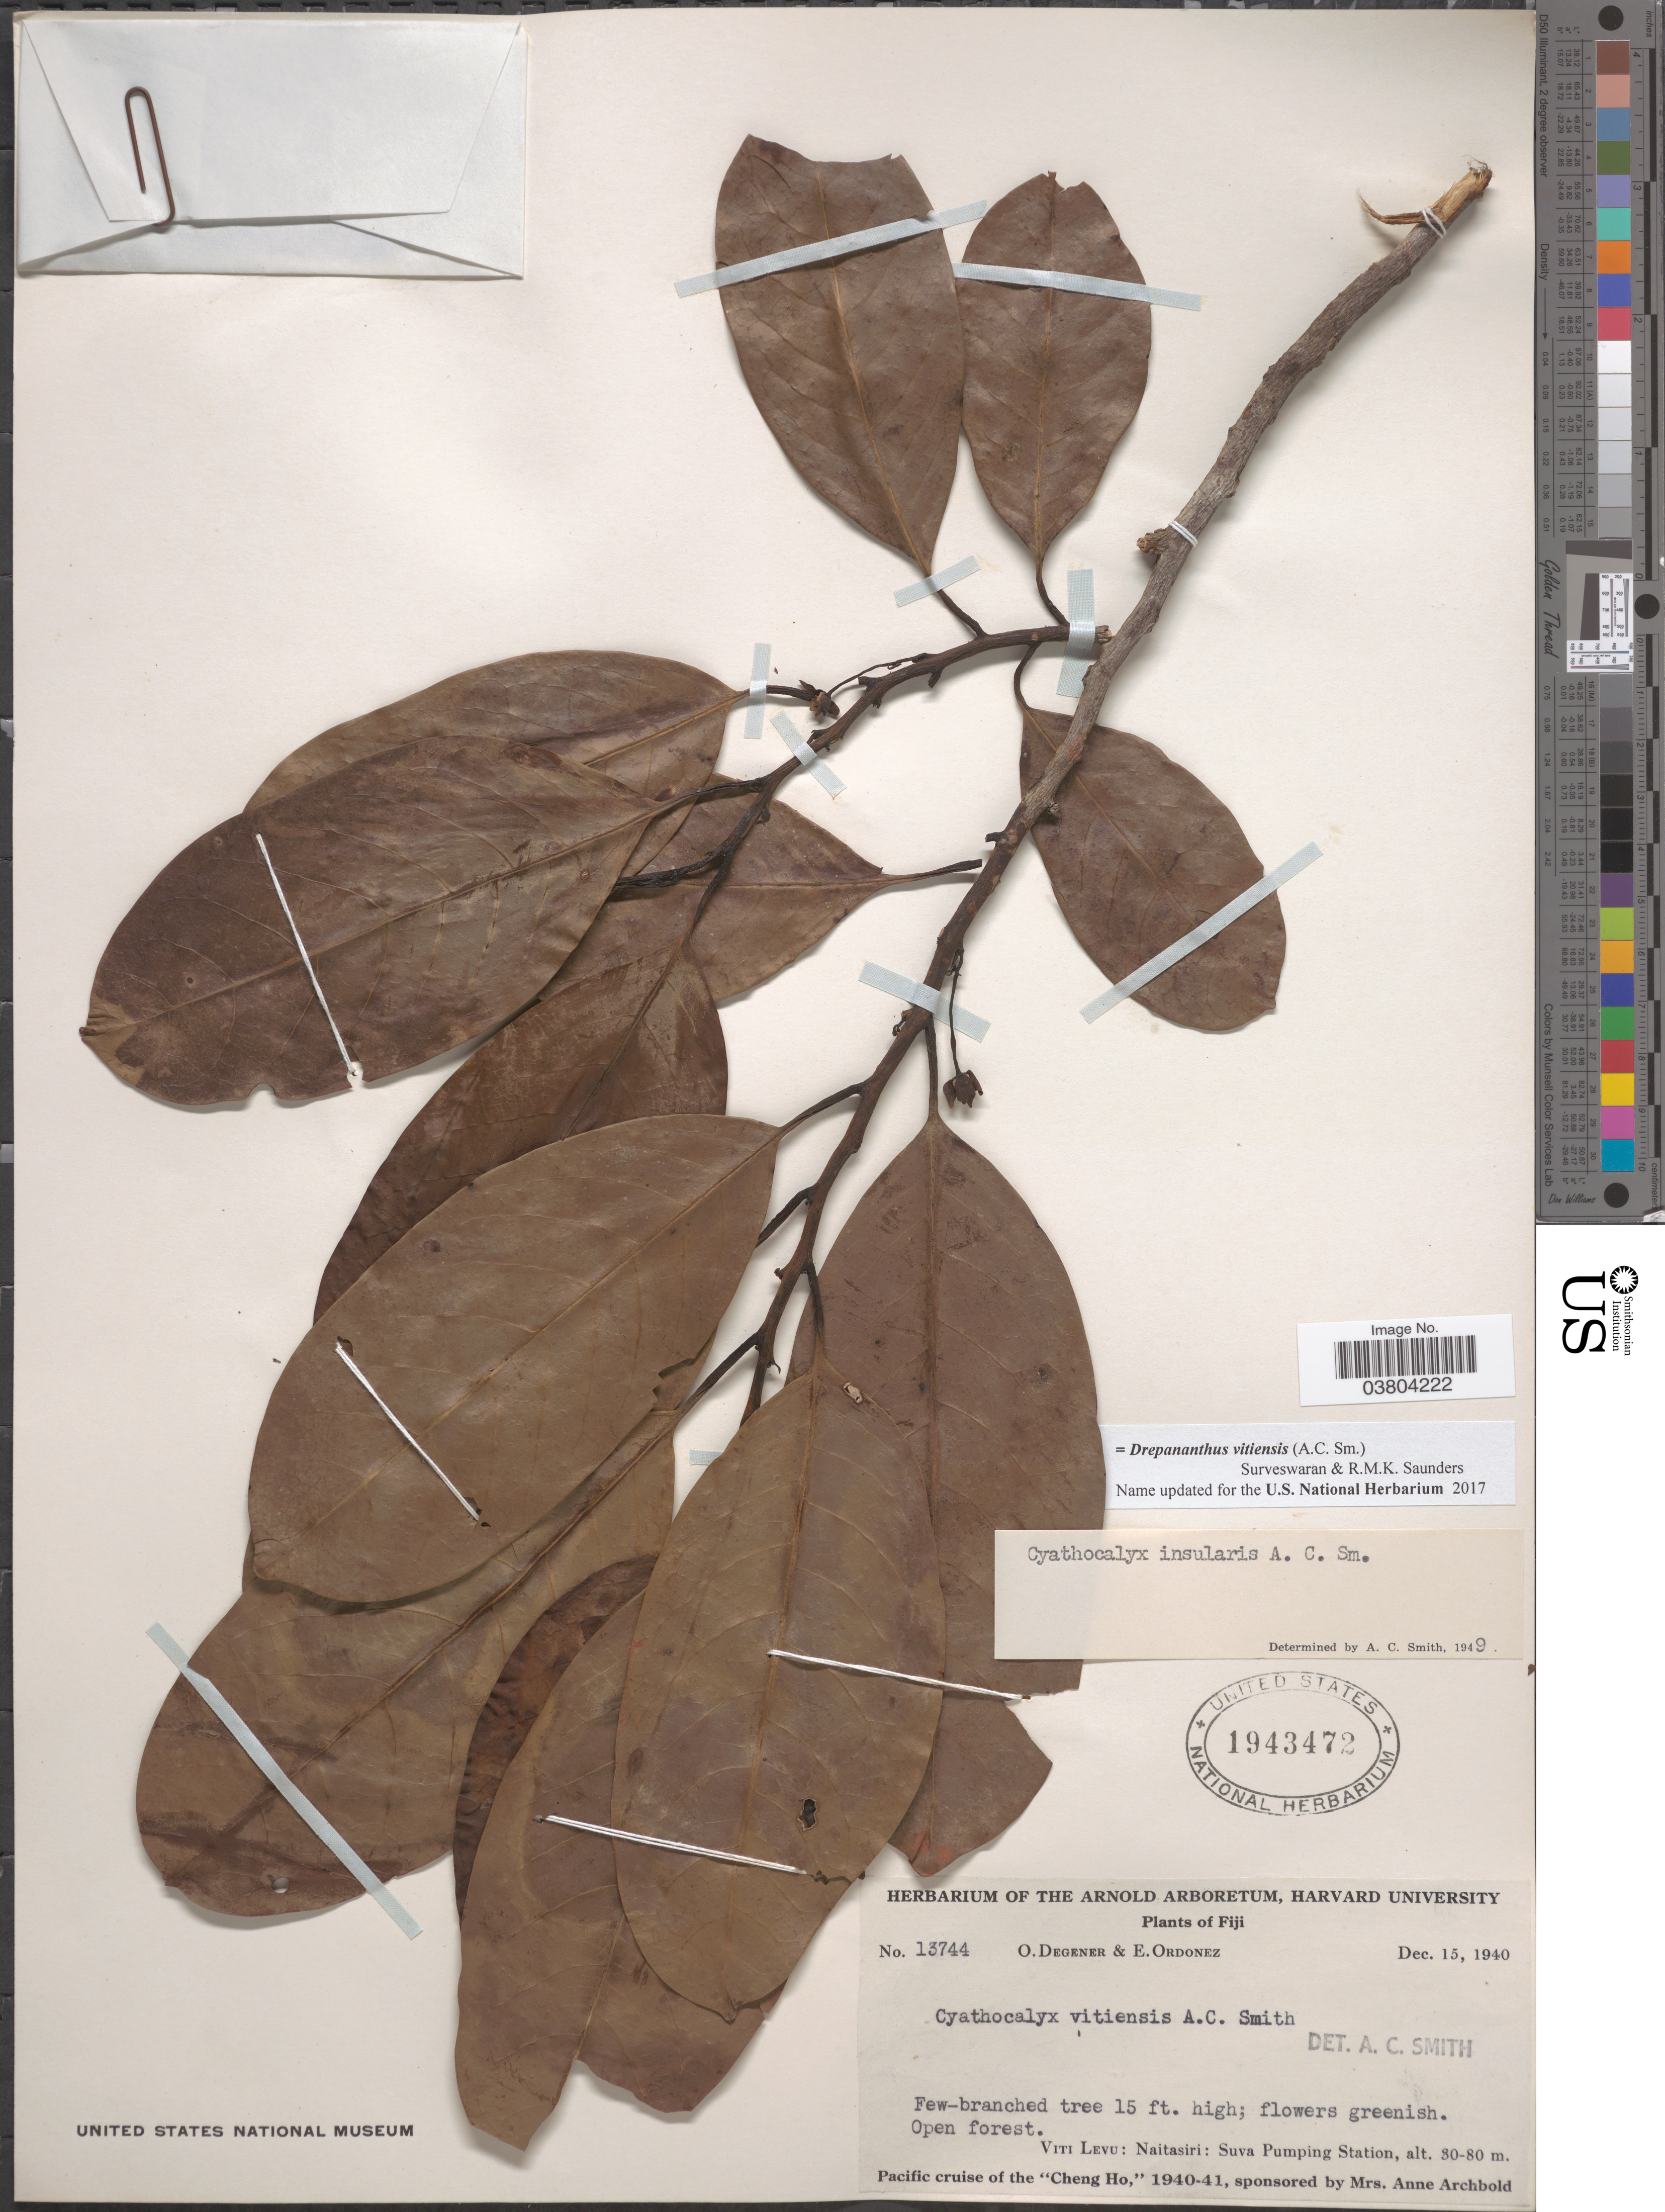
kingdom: Plantae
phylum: Tracheophyta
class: Magnoliopsida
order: Magnoliales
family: Annonaceae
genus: Drepananthus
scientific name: Drepananthus vitiensis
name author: (A.C. Sm.) Surveswaran & R.M.K. Saunders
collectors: O. Degener & E. Ordonez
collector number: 13744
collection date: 1940-12-15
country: Fiji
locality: Viti Levu: Naitasiri: Suva Pumping Station.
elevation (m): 30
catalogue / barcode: US 1943472